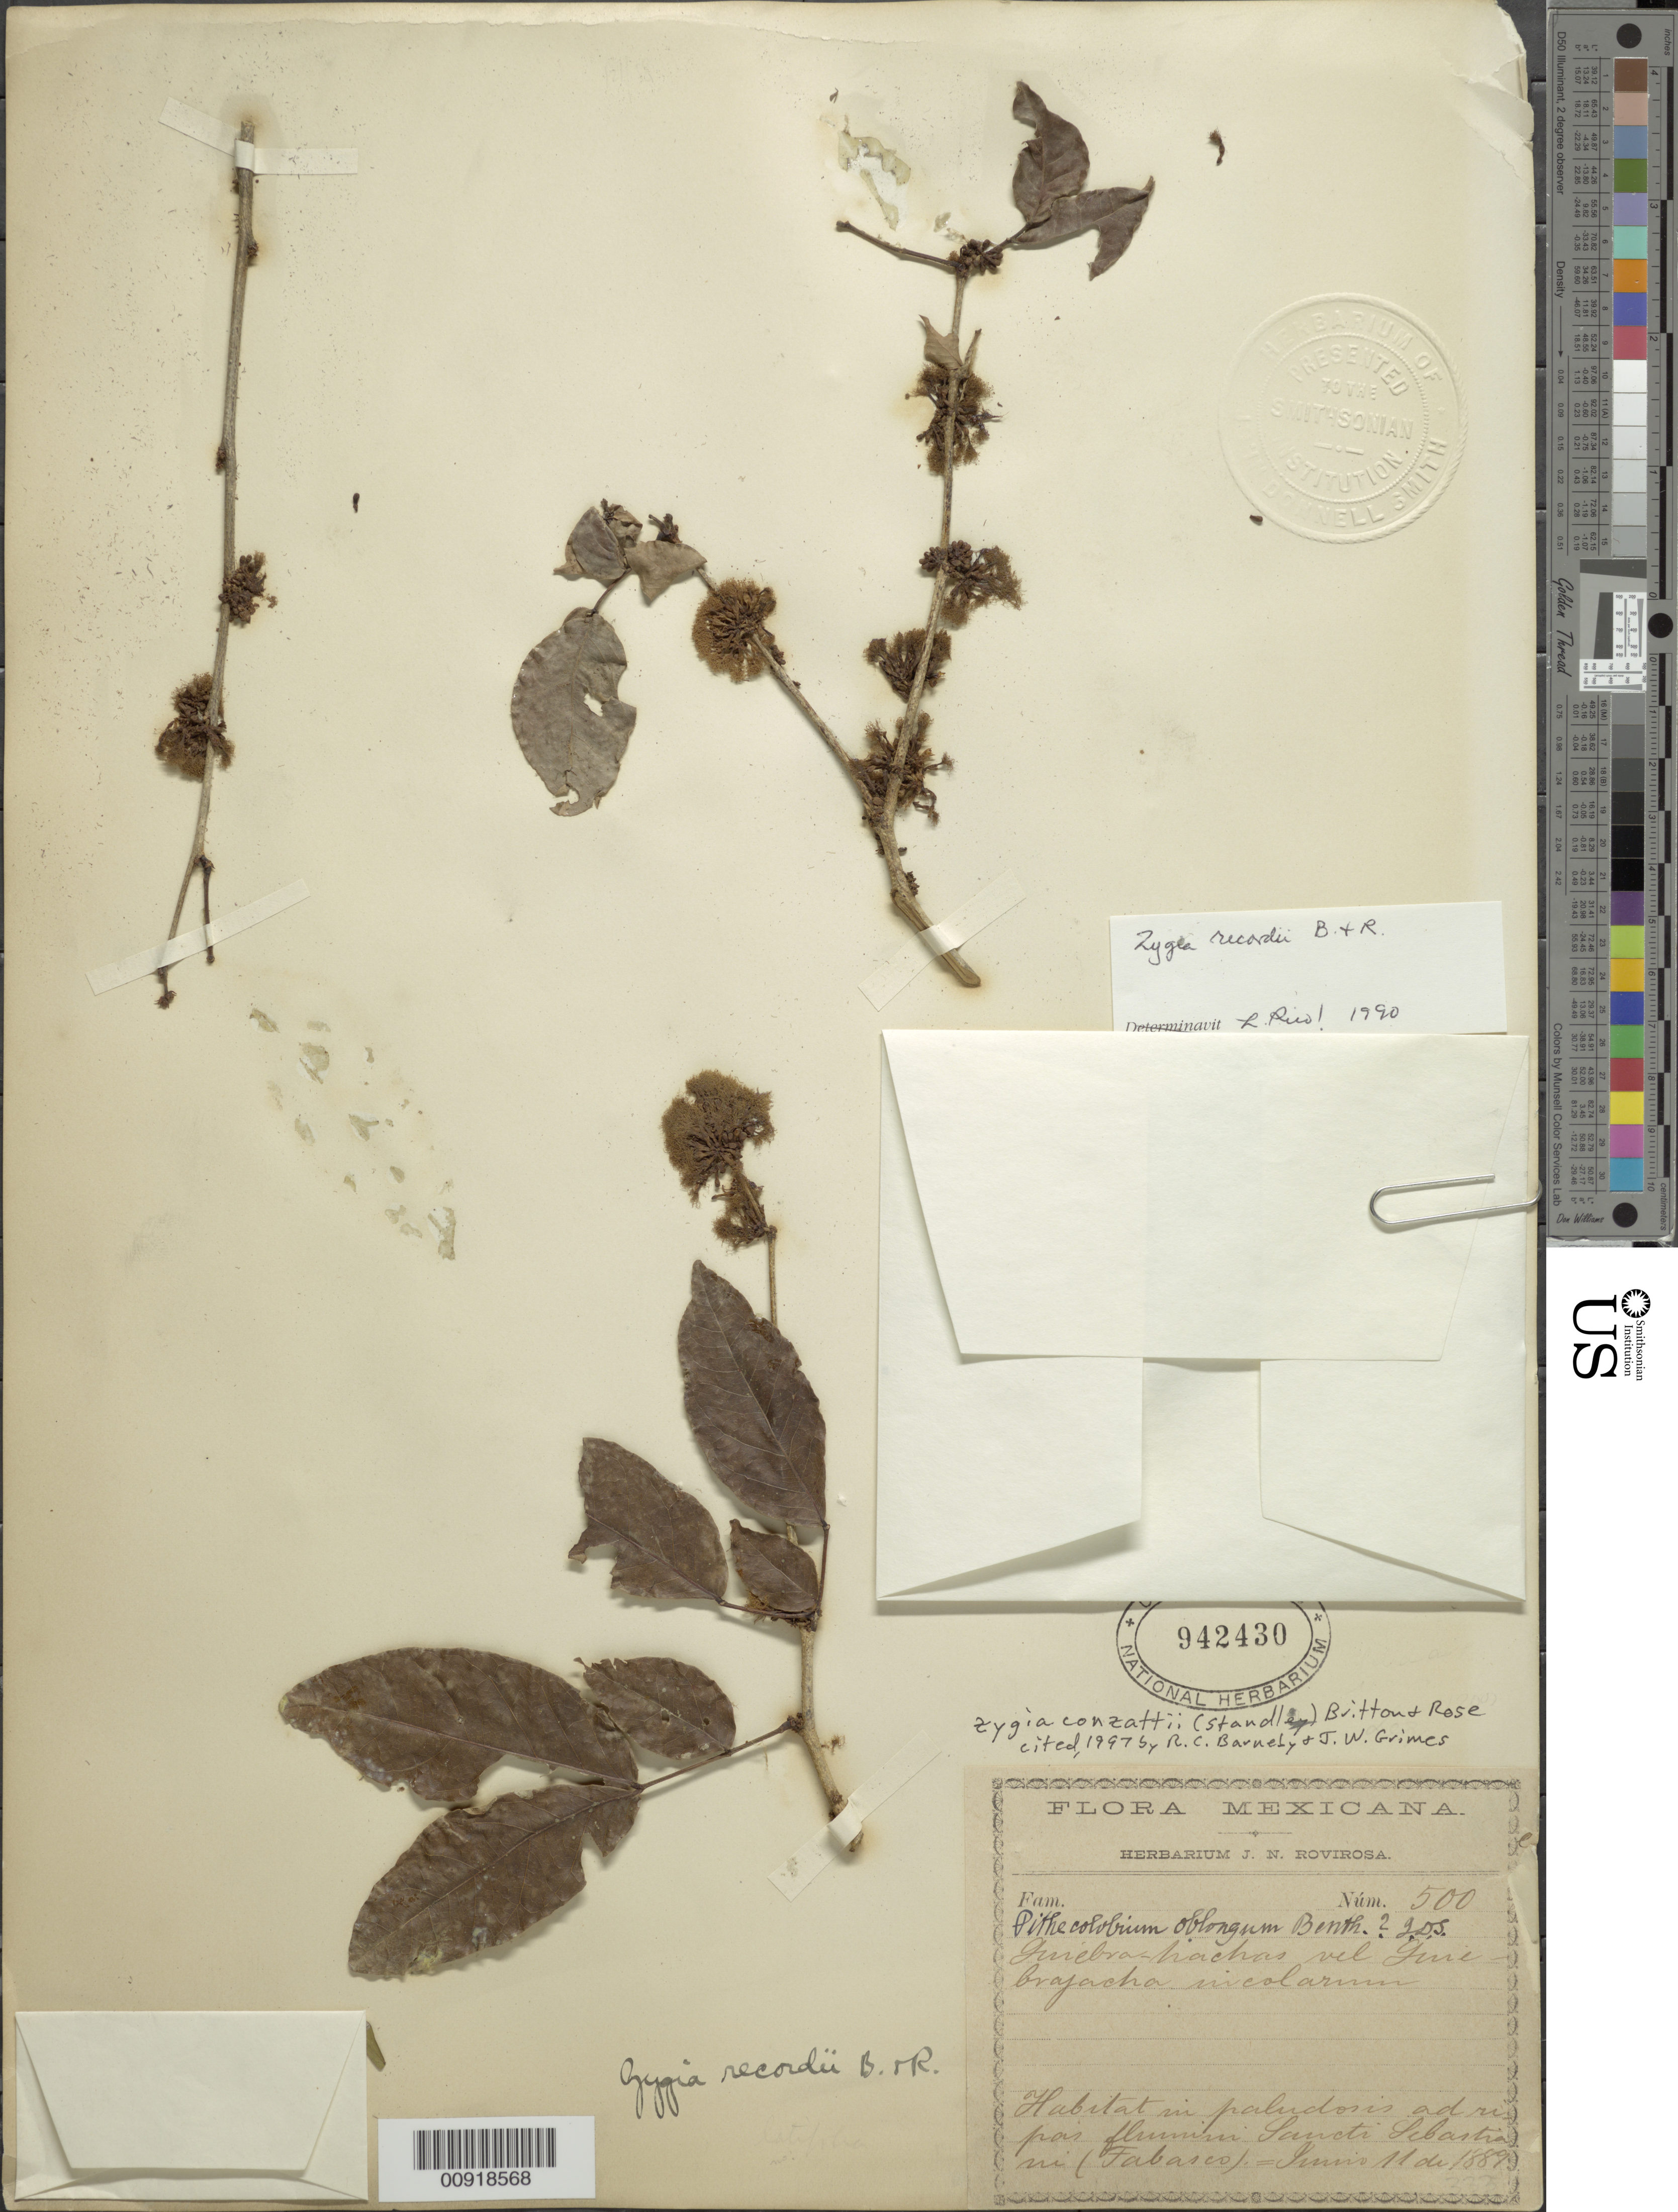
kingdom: Plantae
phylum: Tracheophyta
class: Magnoliopsida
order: Fabales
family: Fabaceae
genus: Zygia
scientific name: Zygia conzattii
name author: (Standl.) Britton & Rose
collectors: J. N. Rovirosa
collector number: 500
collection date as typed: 11 Jun 1889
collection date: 1889-06-11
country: Mexico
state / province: Tabasco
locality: Sancti Sebastiani (Tabasco).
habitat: In paludosis ad ripas flumini.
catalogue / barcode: US 942430